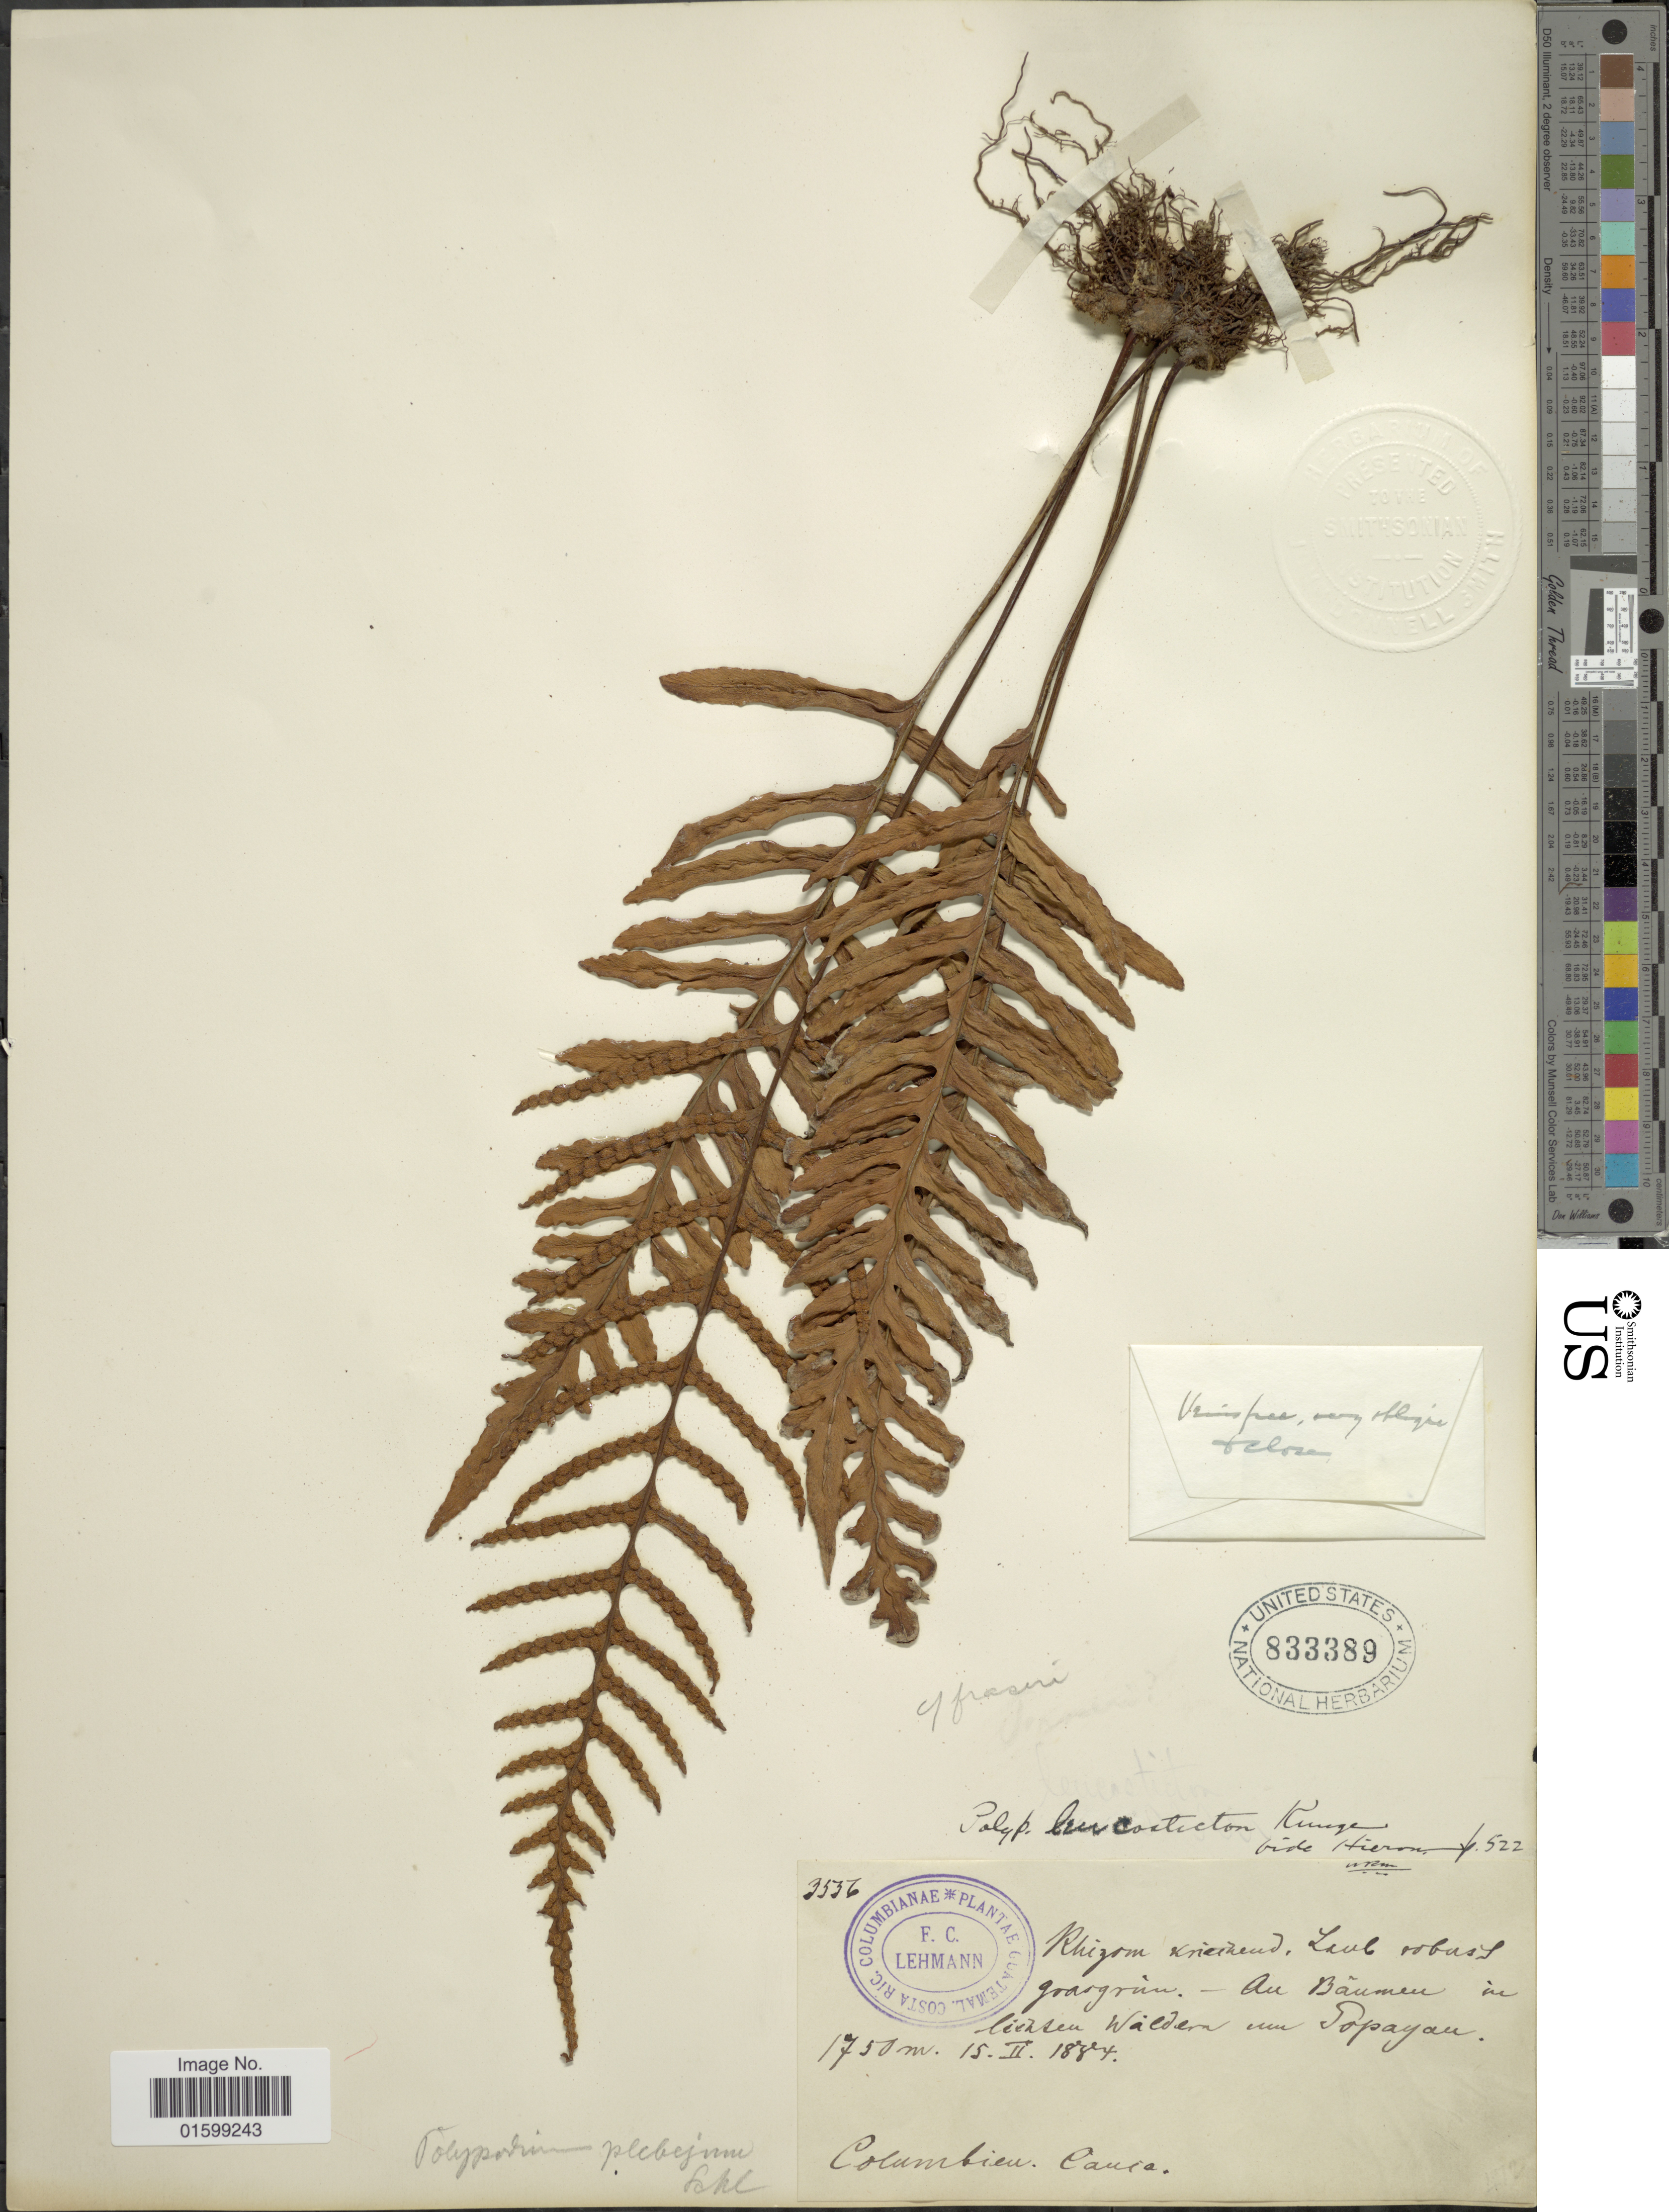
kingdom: Plantae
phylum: Tracheophyta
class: Polypodiopsida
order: Polypodiales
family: Polypodiaceae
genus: Pleopeltis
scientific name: Pleopeltis fraseri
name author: (Kuhn) A.R. Sm.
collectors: F. C. Lehmann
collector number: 3536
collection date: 1884-02-15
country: Colombia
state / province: Valle del Cauca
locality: Popayán, Cauca.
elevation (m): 1750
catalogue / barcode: US 833389